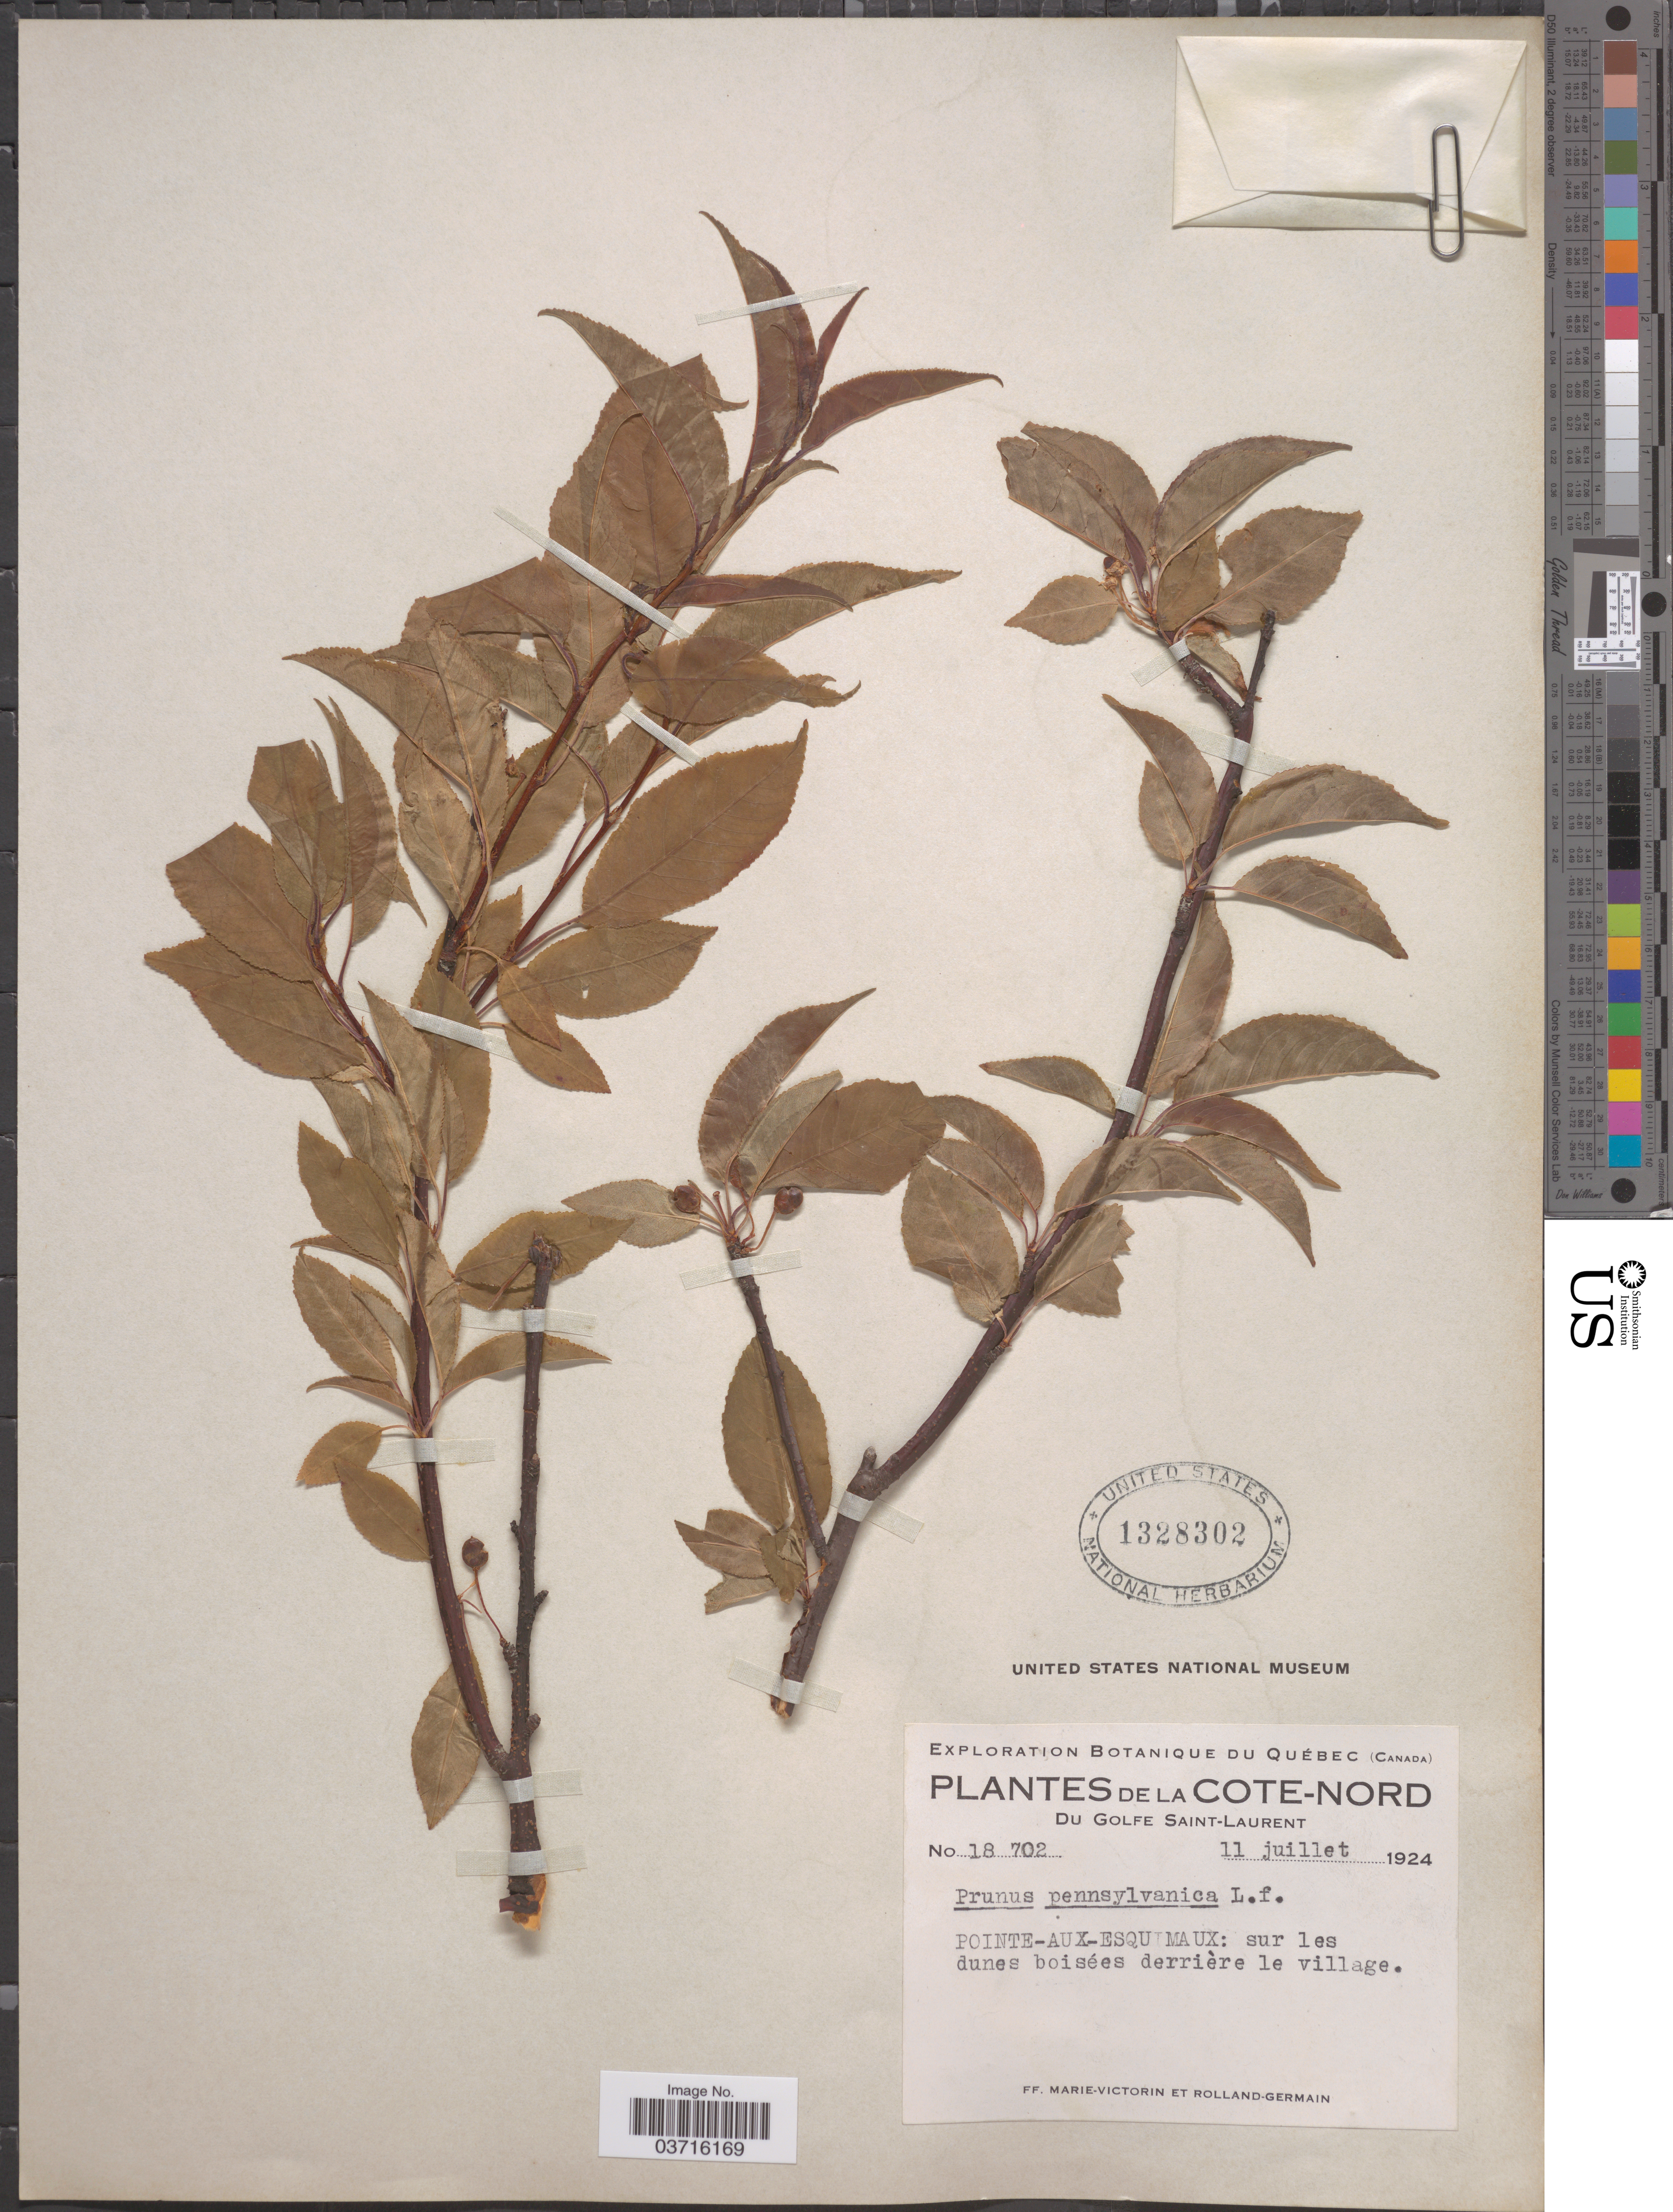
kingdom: Plantae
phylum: Tracheophyta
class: Magnoliopsida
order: Rosales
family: Rosaceae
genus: Prunus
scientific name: Prunus pensylvanica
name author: L. f.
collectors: F. Marie-Victorin & Rolland-Germain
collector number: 18702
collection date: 1924-07-11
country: Canada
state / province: Quebec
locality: La Cote-Nord. Du Golfe Saint-Laurent. Pointe-aux-Esquimaux.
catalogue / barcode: US 1328302